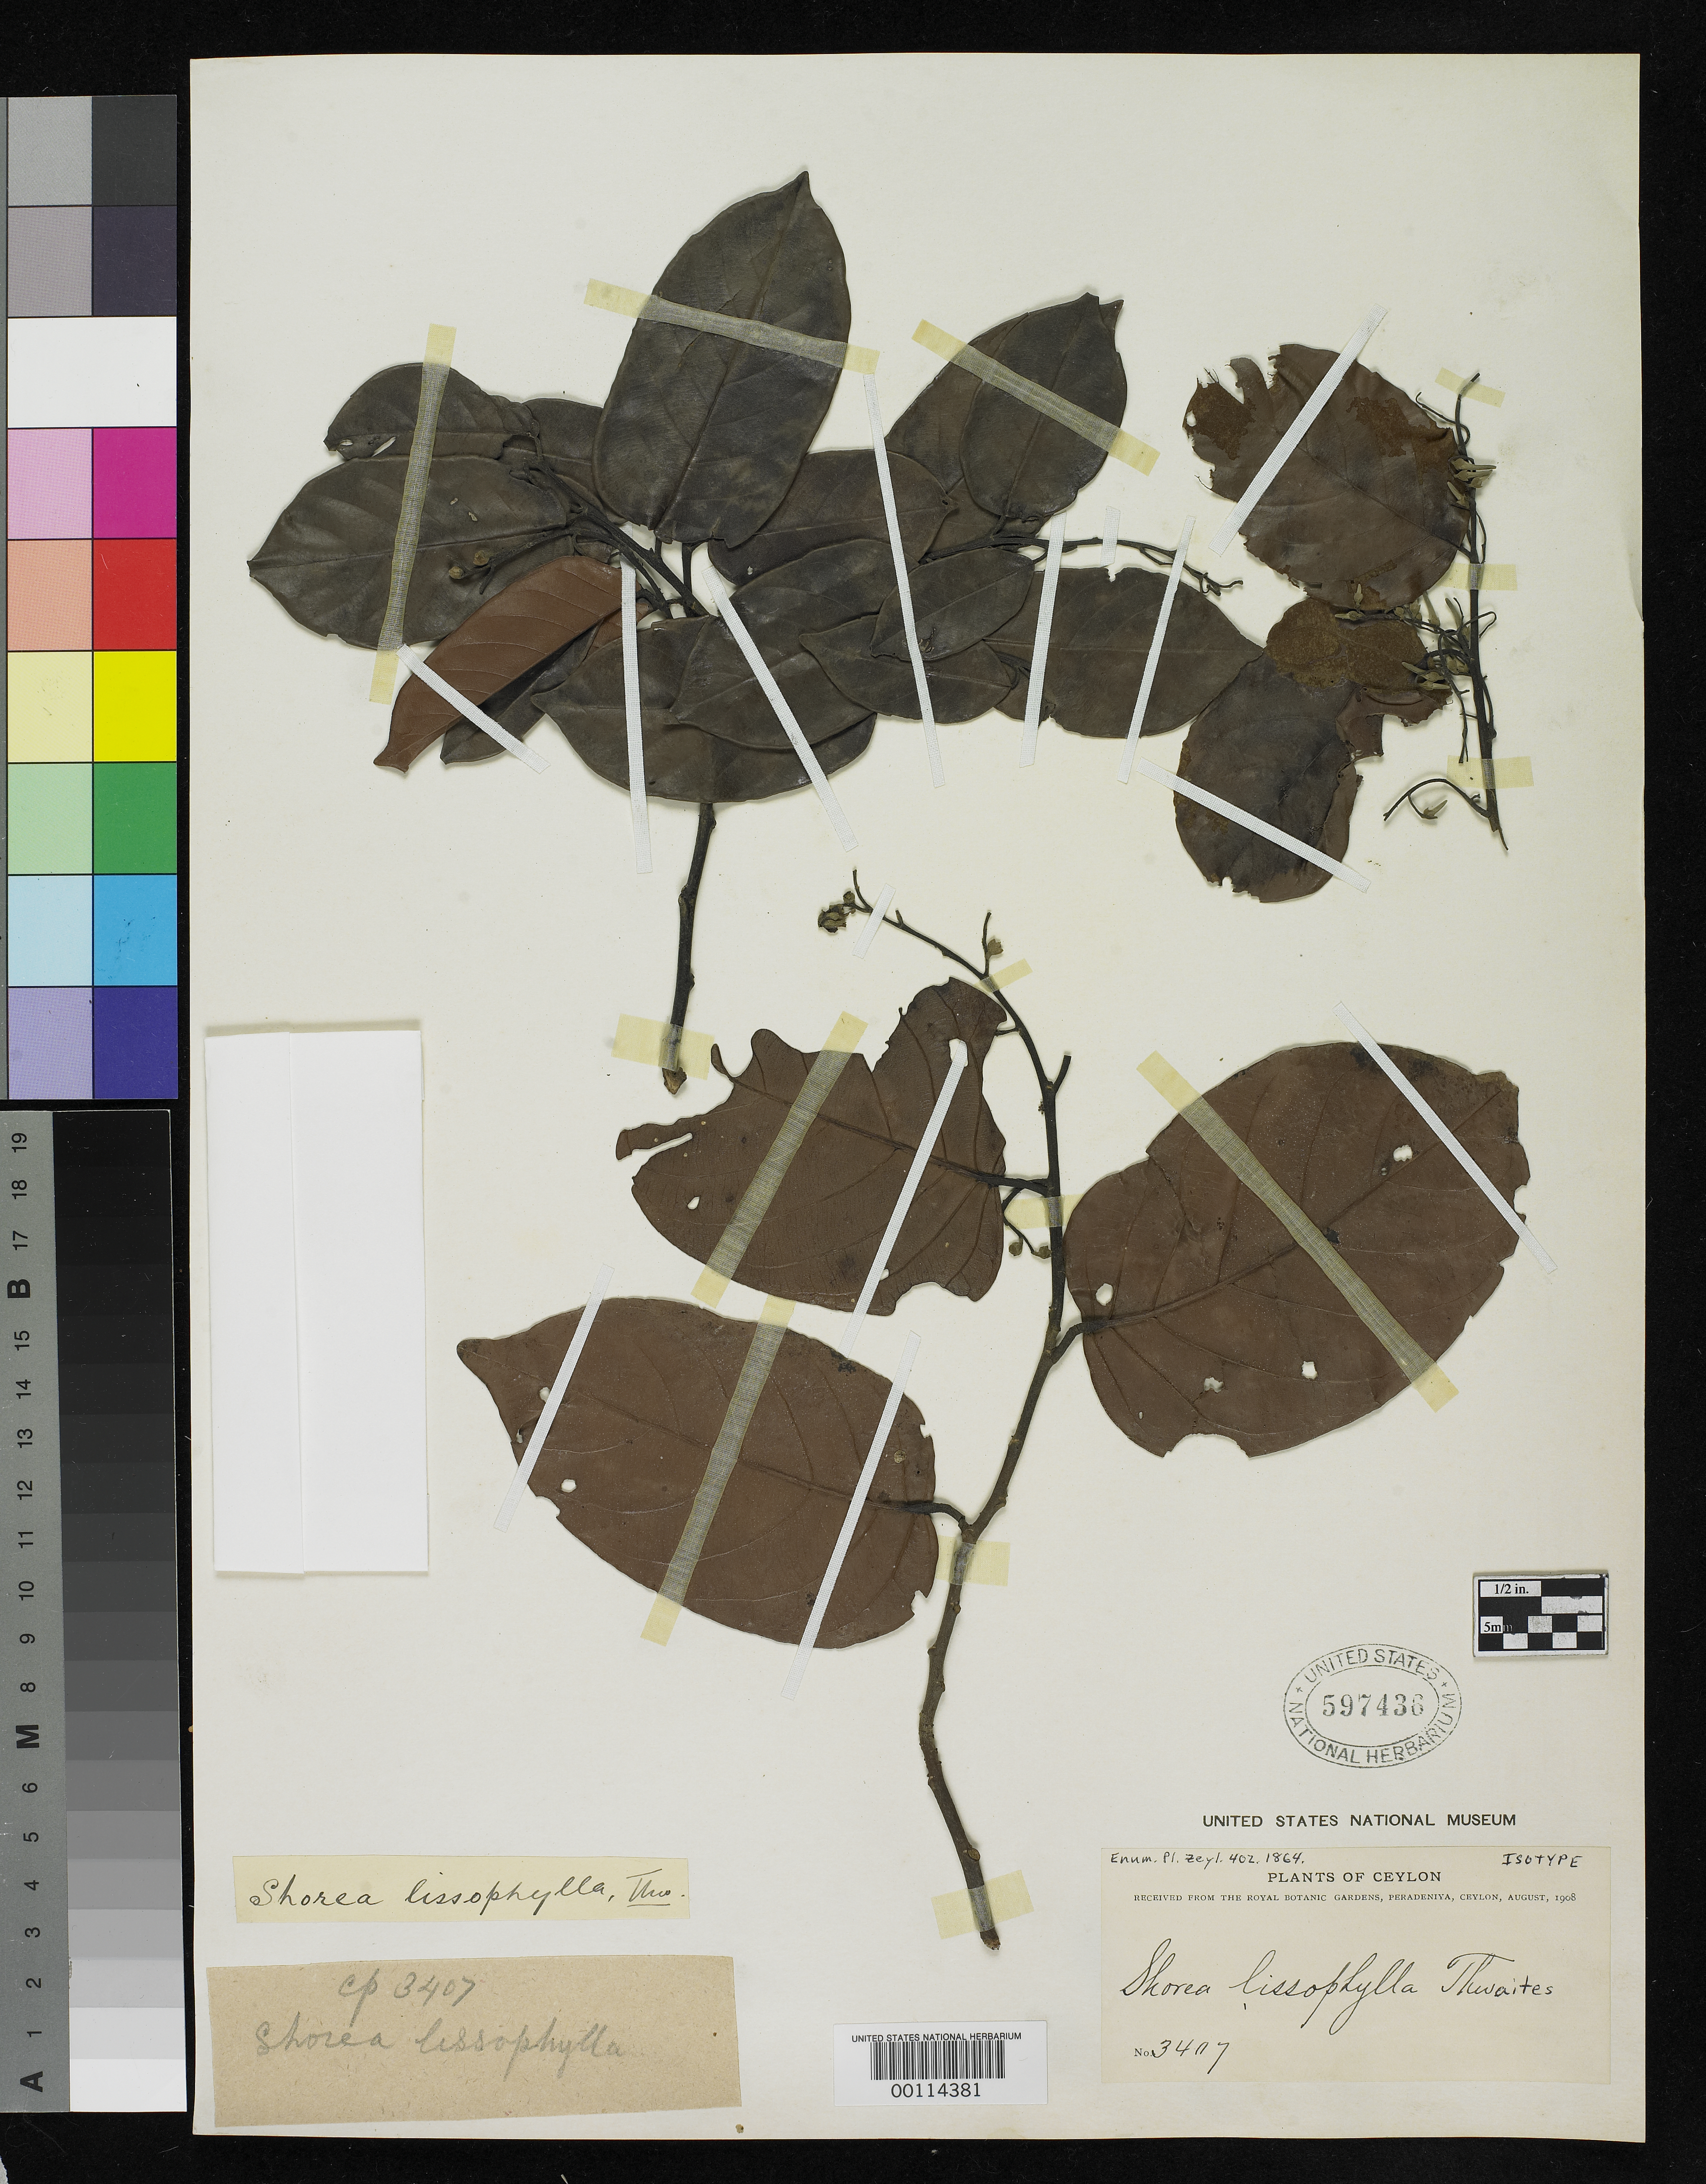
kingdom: Plantae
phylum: Tracheophyta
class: Magnoliopsida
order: Malvales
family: Dipterocarpaceae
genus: Shorea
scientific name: Shorea lissophylla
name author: Thwaites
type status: Isotype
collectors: G. H. K. Thwaites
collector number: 3407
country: Sri Lanka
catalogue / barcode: US 597436